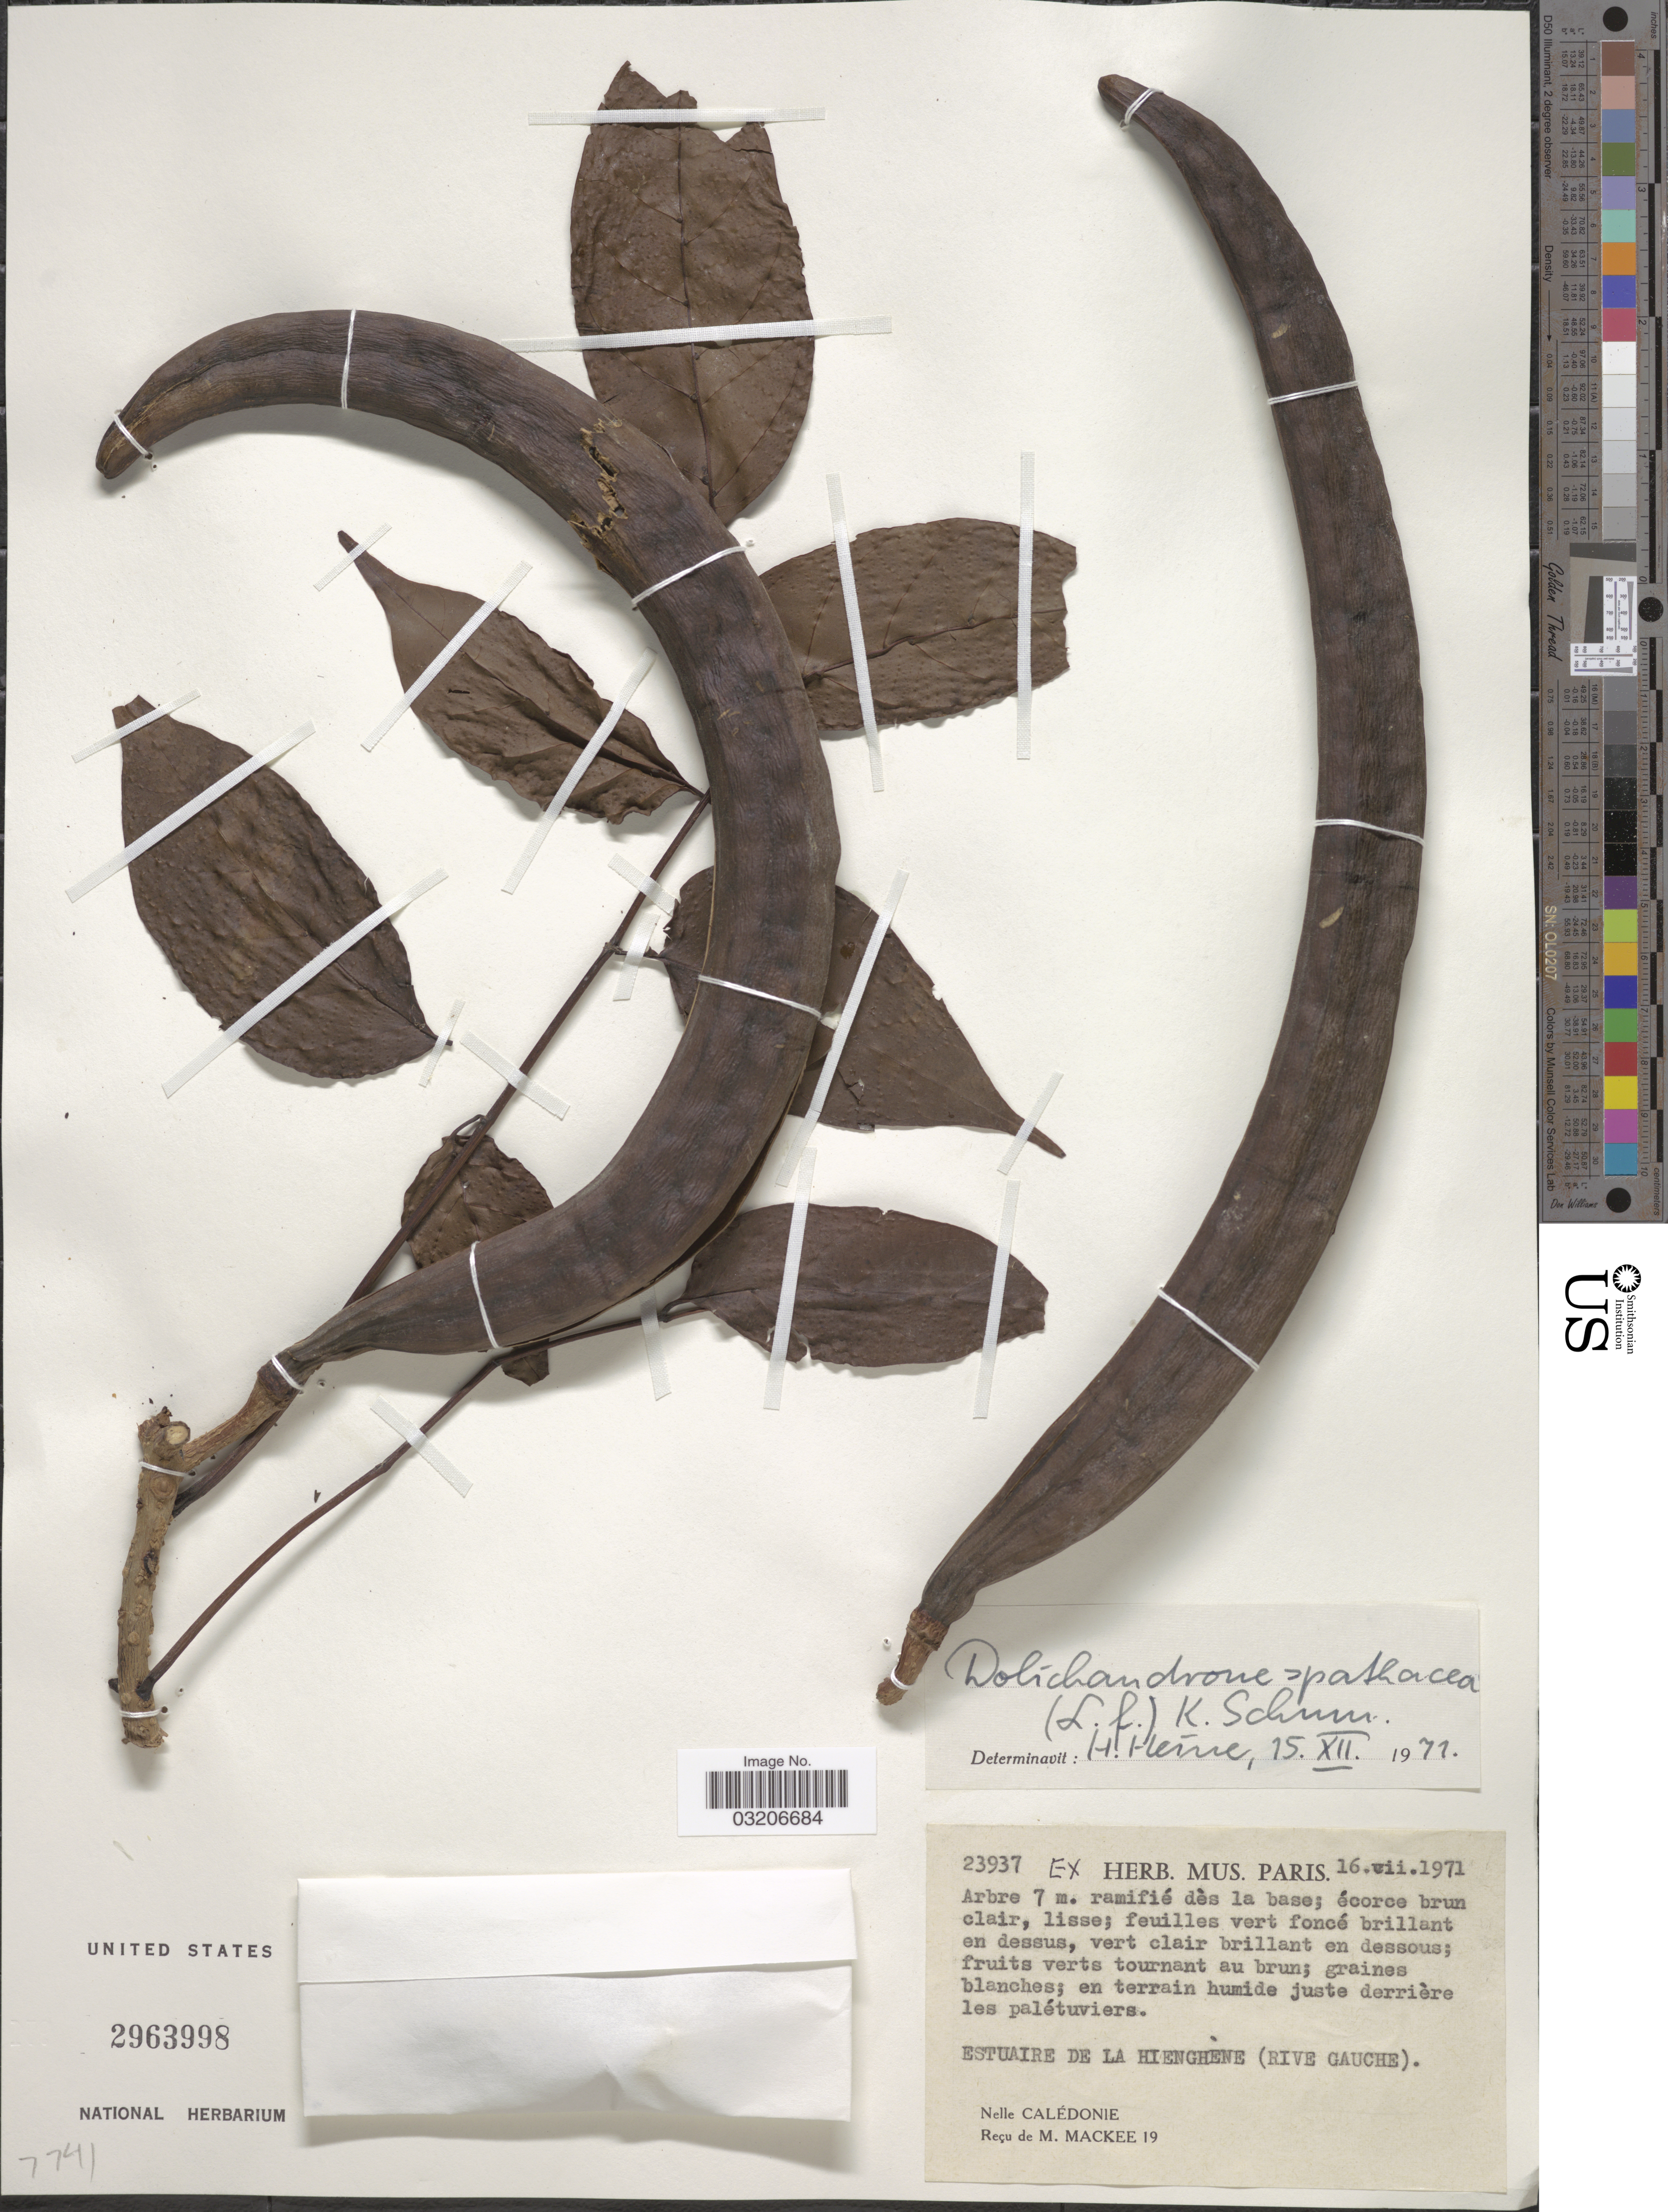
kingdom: Plantae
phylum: Tracheophyta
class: Magnoliopsida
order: Lamiales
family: Bignoniaceae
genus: Dolichandrone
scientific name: Dolichandrone spathacea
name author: (L. f.) K. Schum.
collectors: M. Mackee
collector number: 19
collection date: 1971-07-16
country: New Caledonia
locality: Estuaire de La Hienghene (Rive Gauche). Nelle Calédonie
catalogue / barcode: US 2963998